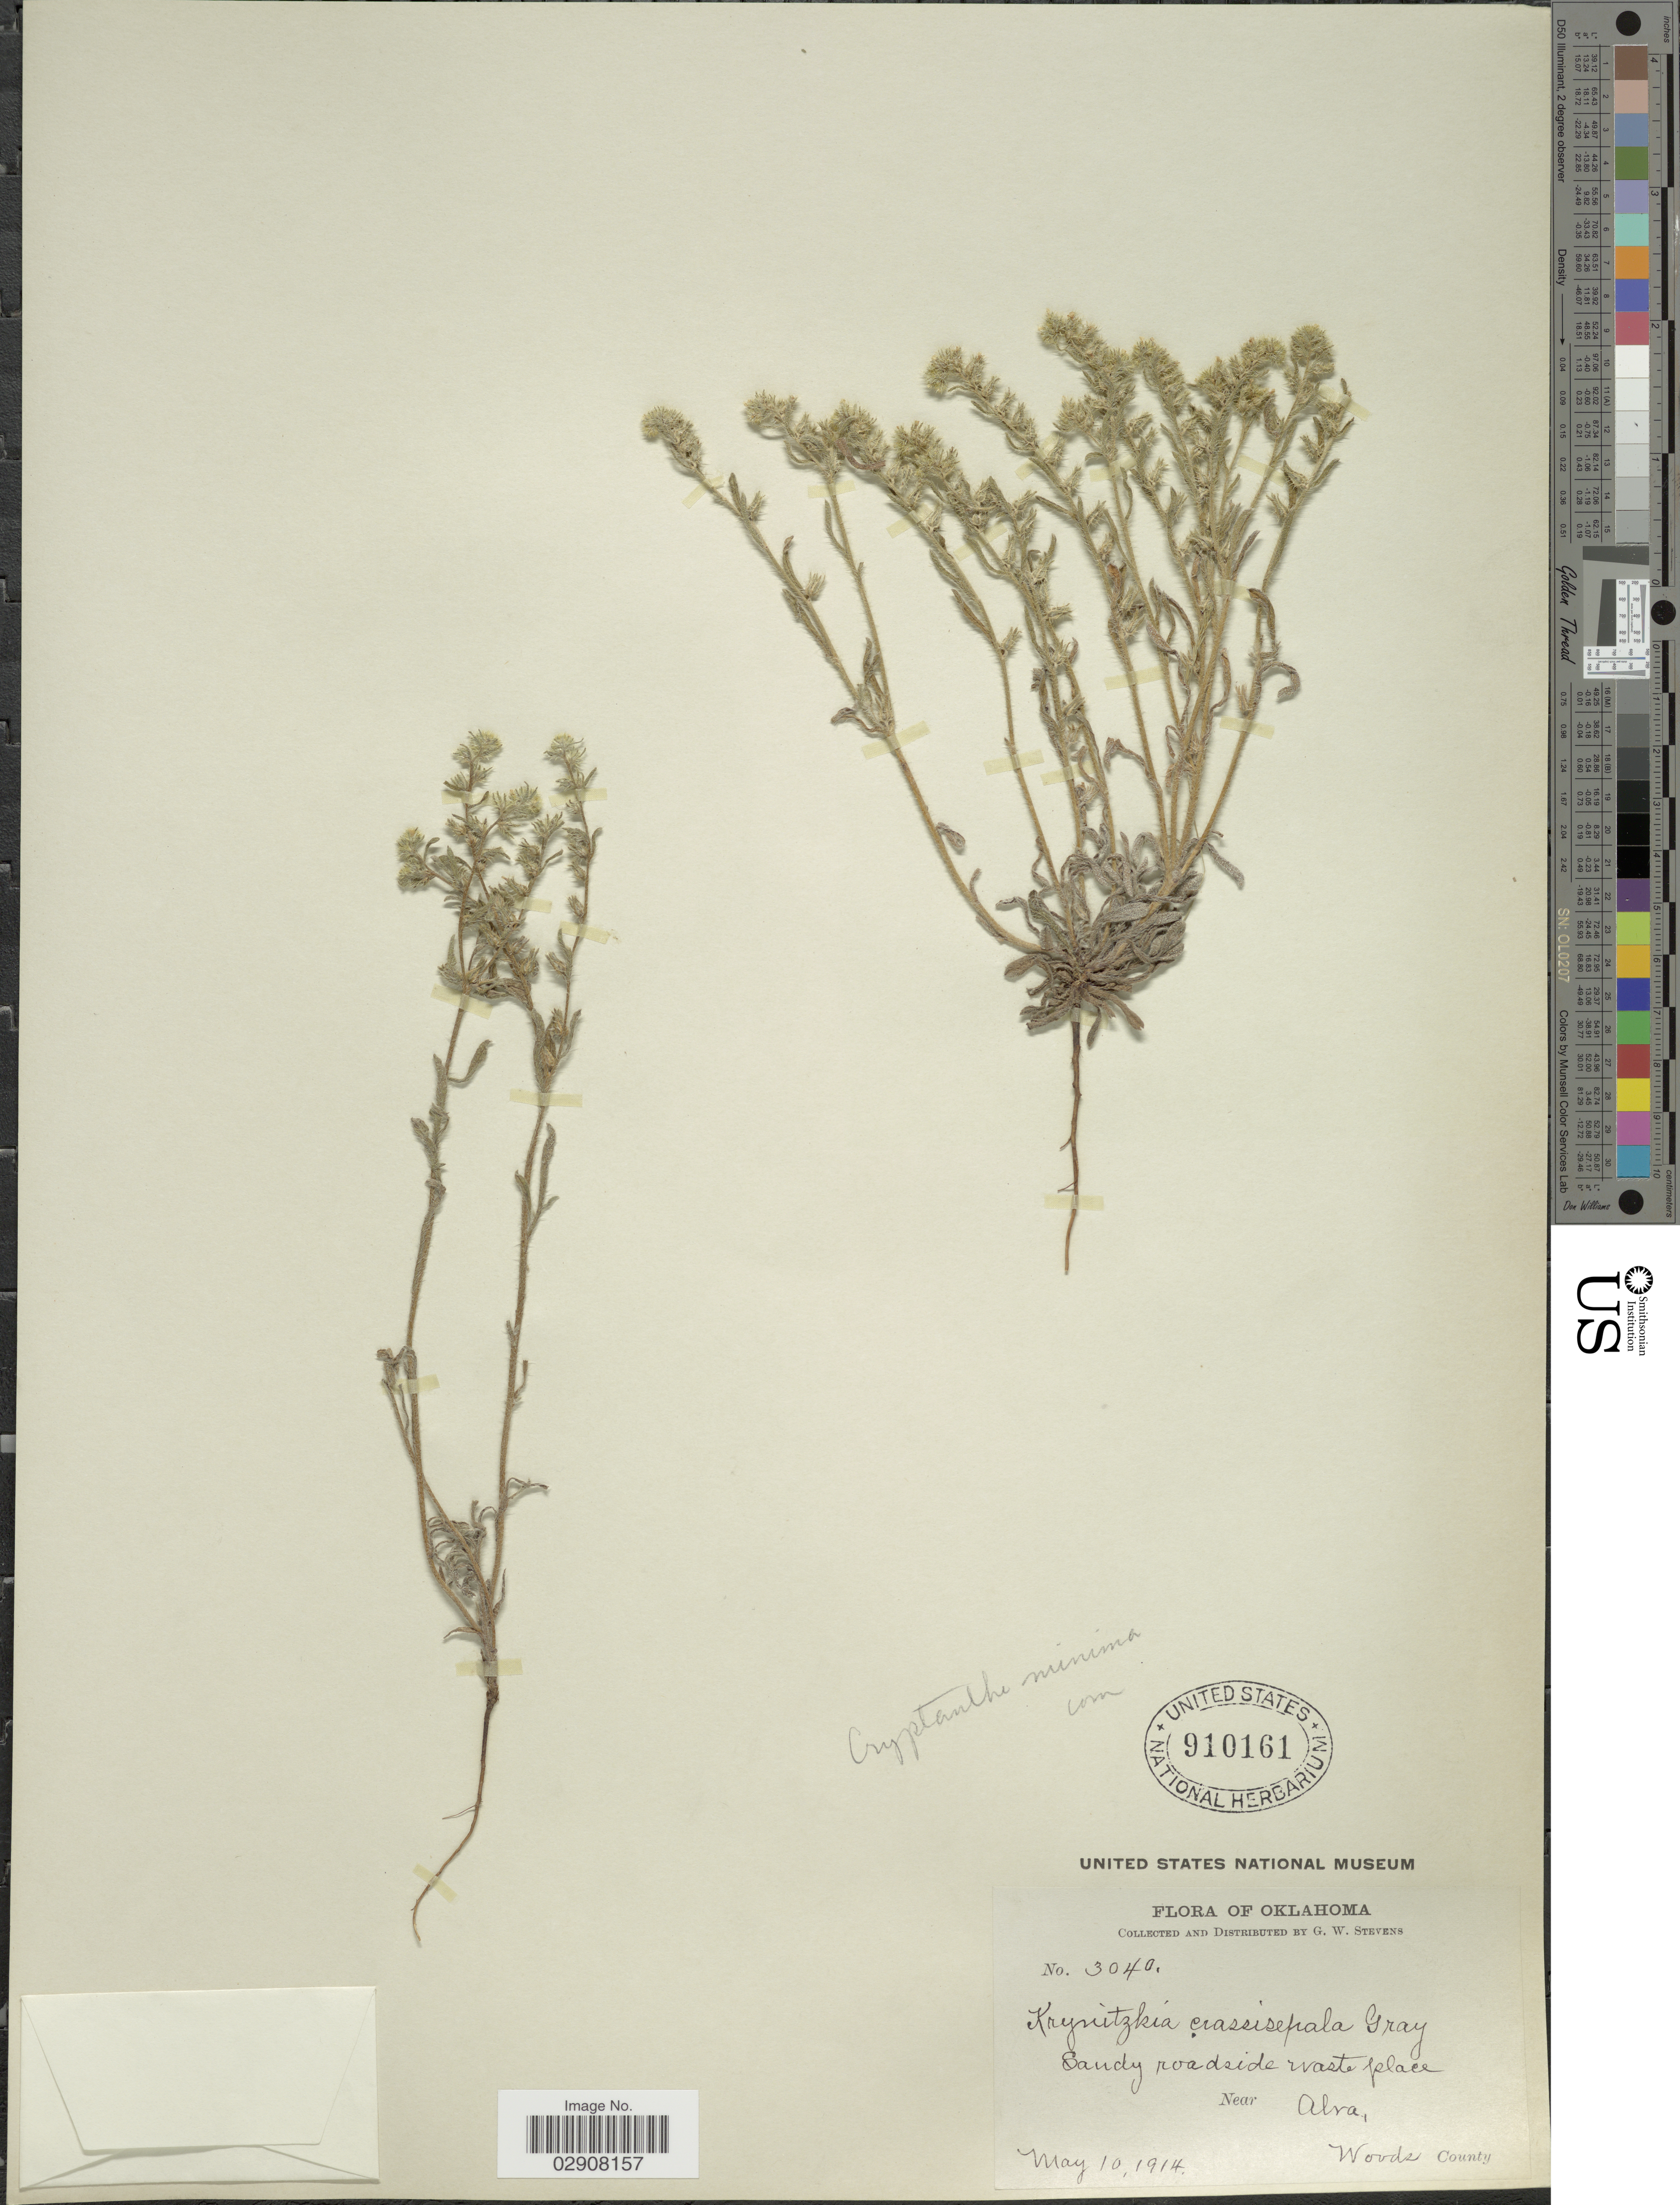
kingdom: Plantae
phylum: Tracheophyta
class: Magnoliopsida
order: Boraginales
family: Boraginaceae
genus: Cryptantha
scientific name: Cryptantha minima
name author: Rydb.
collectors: G. W. Stevens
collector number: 3040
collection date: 1914-05-10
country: United States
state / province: Oklahoma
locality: Sandy roadside waste place, near Alva. Woode County.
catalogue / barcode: US 910161